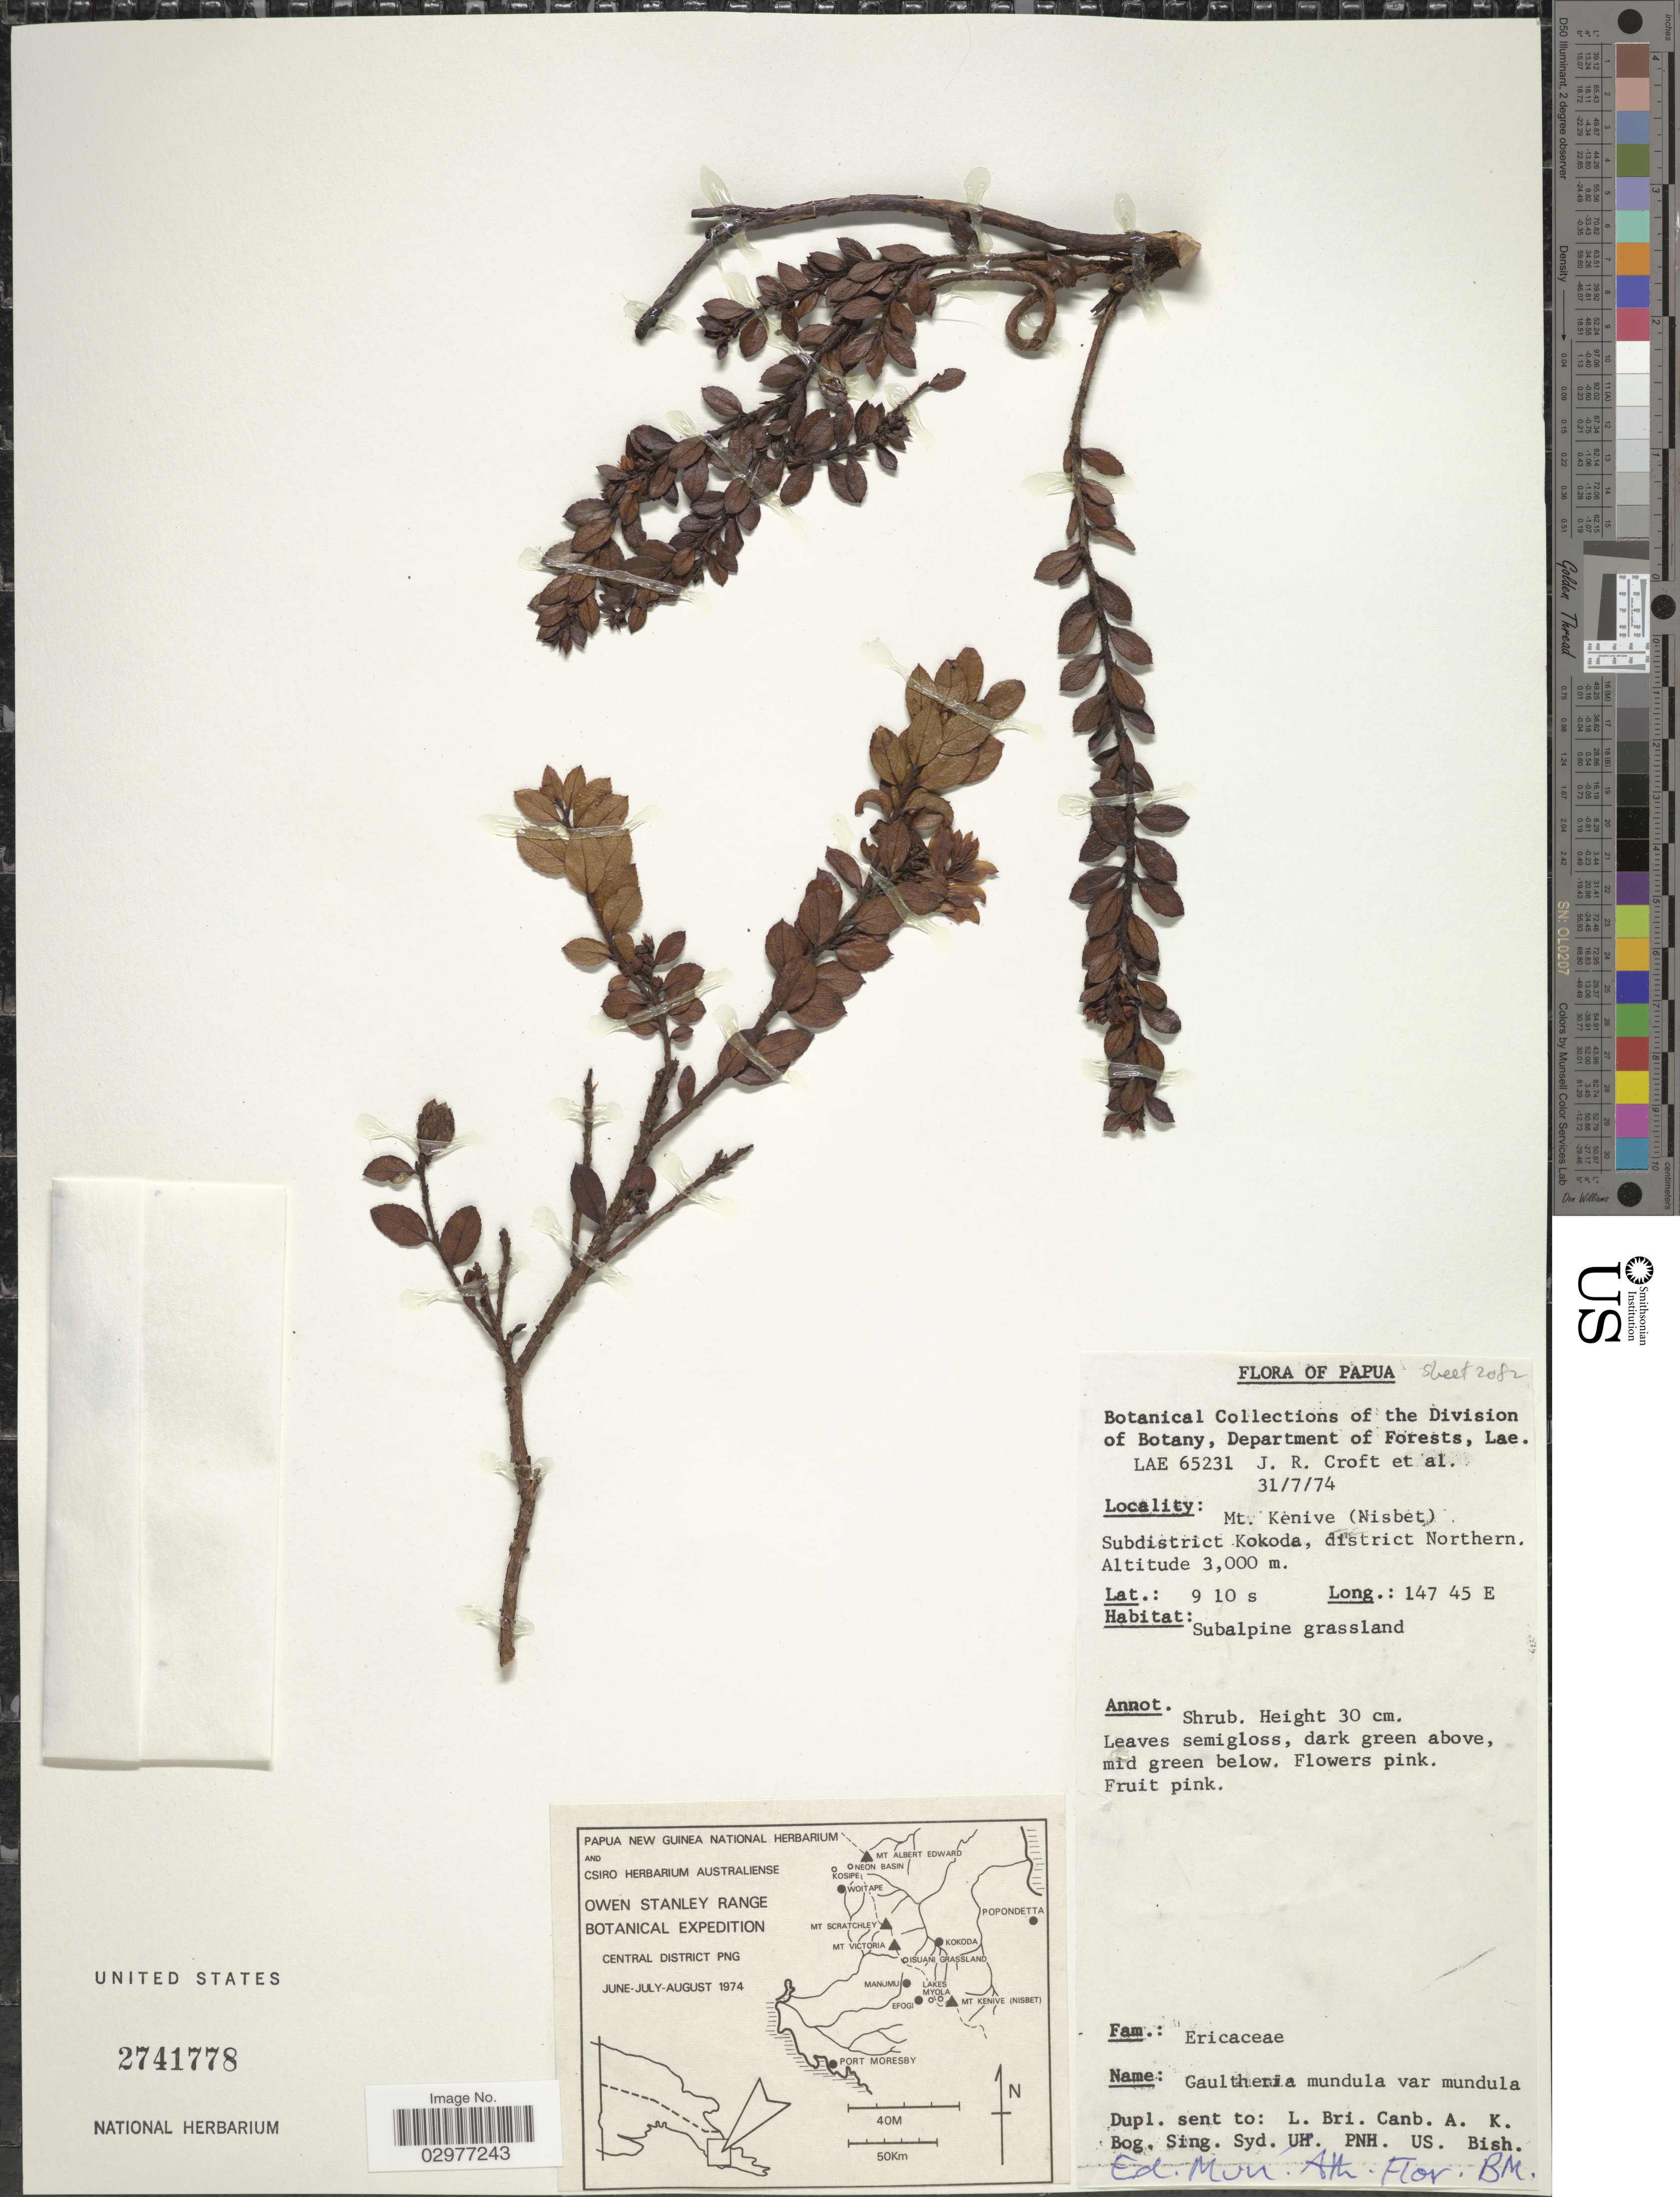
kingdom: Plantae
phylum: Tracheophyta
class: Magnoliopsida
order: Ericales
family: Ericaceae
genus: Gaultheria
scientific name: Gaultheria mundula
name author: F. Muell.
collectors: J. R. Croft & et al.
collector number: LAE 65231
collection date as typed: Transcribed d/m/y: 31/7/74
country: Papua New Guinea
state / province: Northern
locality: Mt. Kenive (Nisbet) Subdistrict Kokoda, district Northern.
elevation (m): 3000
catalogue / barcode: US 2741778